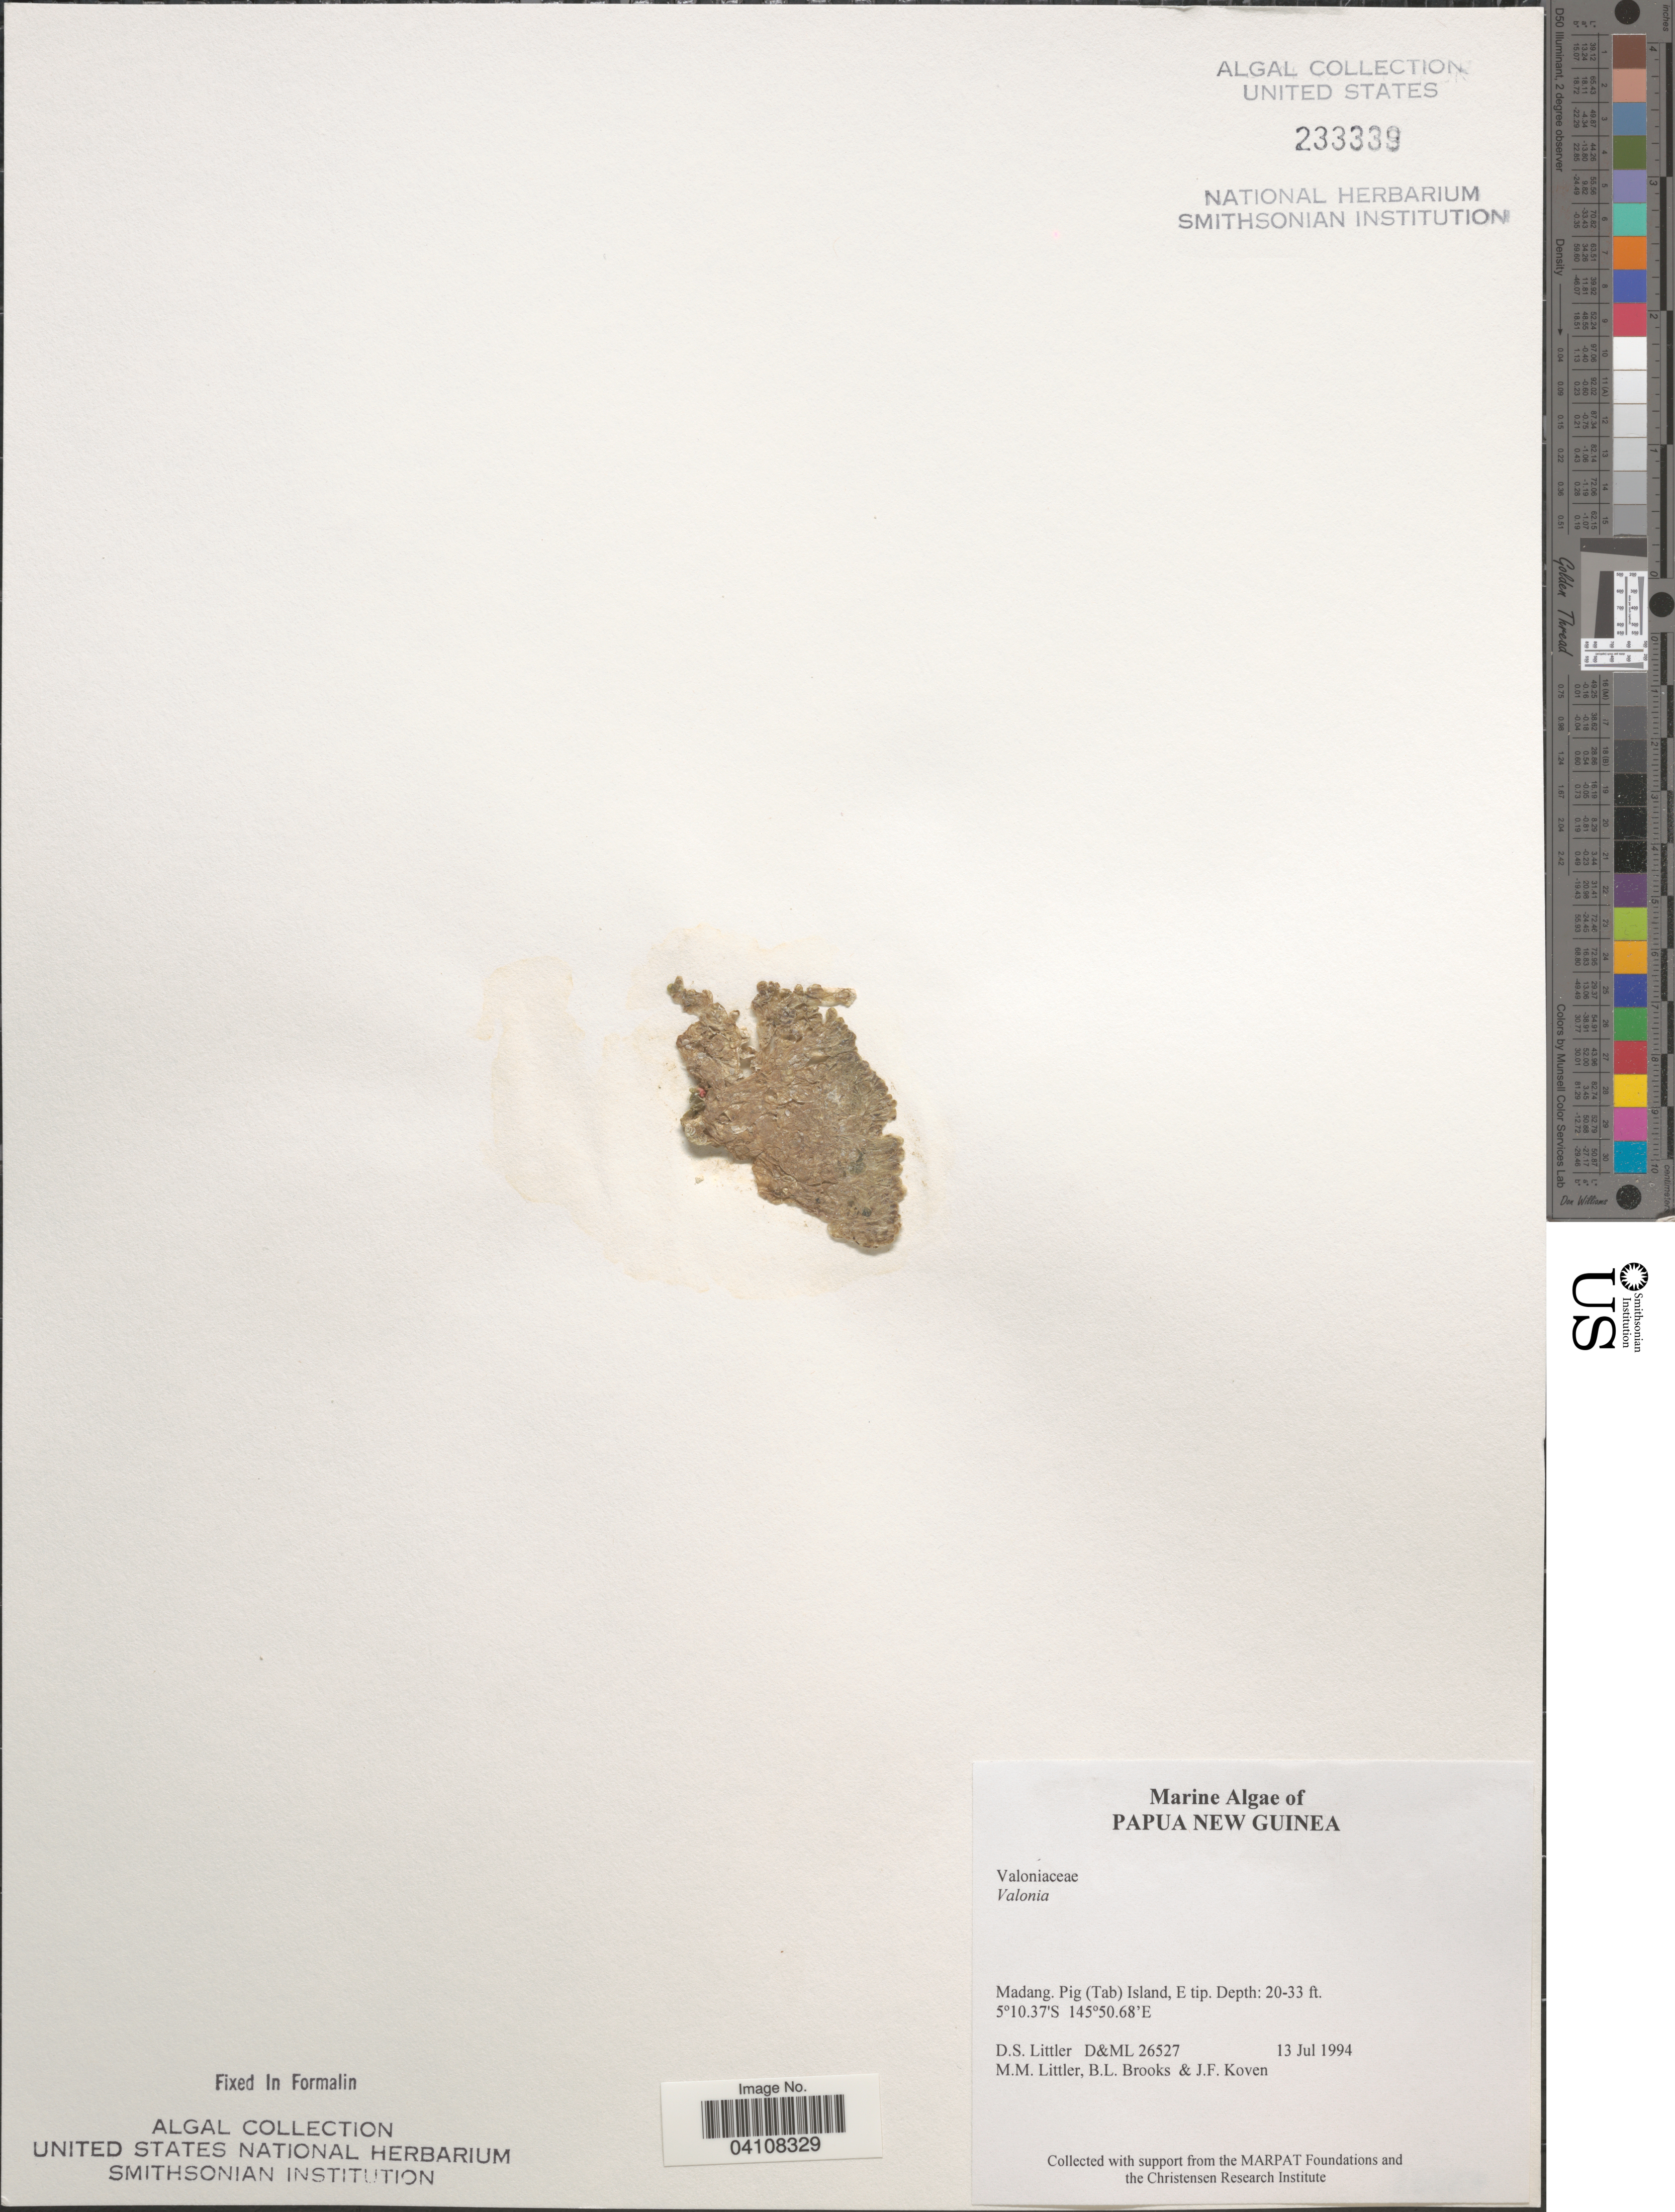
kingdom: Plantae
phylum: Chlorophyta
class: Ulvophyceae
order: Siphonocladales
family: Valoniaceae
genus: Valonia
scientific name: Valonia sp.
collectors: D. S. Littler, B. Brooks & J. Koven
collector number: D&ML26527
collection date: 1994-07-13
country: Papua New Guinea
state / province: Madang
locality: Pig (Tab) Island, E tip.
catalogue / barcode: US 233339